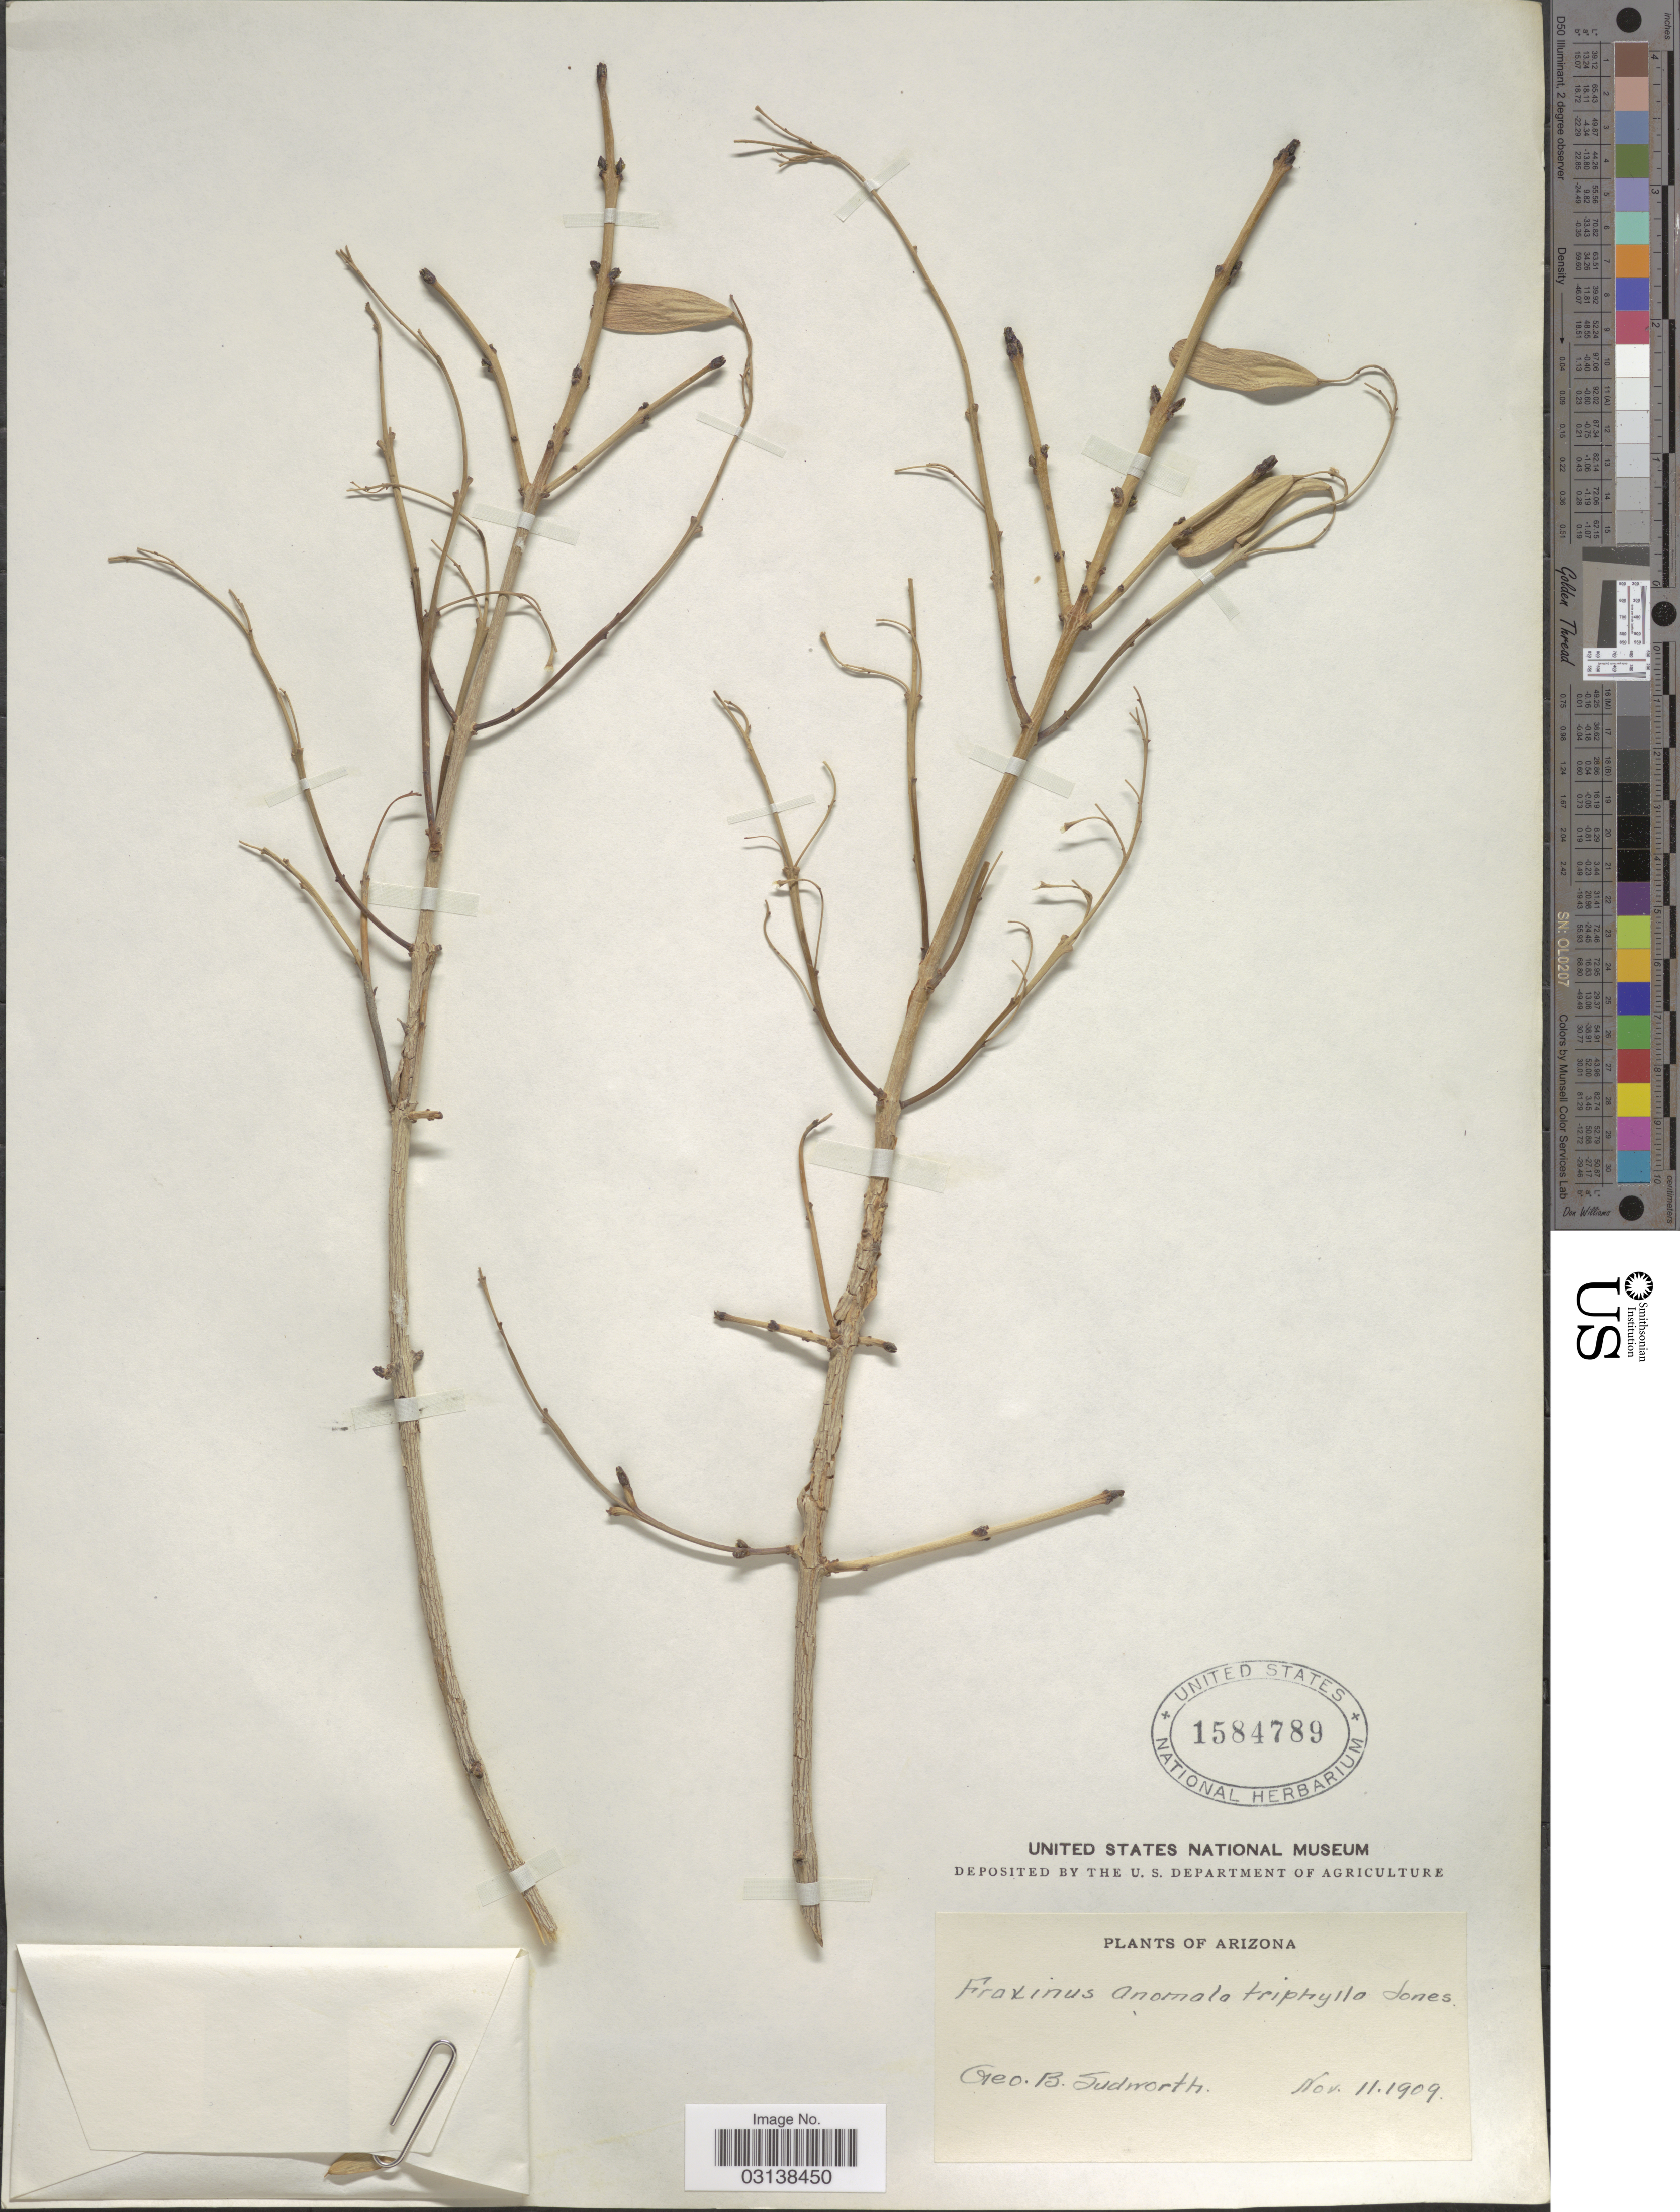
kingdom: Plantae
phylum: Tracheophyta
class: Magnoliopsida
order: Lamiales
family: Oleaceae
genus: Fraxinus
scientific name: Fraxinus anomala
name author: Torr. ex S. Watson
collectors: G. B. Sudworth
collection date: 1909-11-11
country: United States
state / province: Arizona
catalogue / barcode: US 1584789